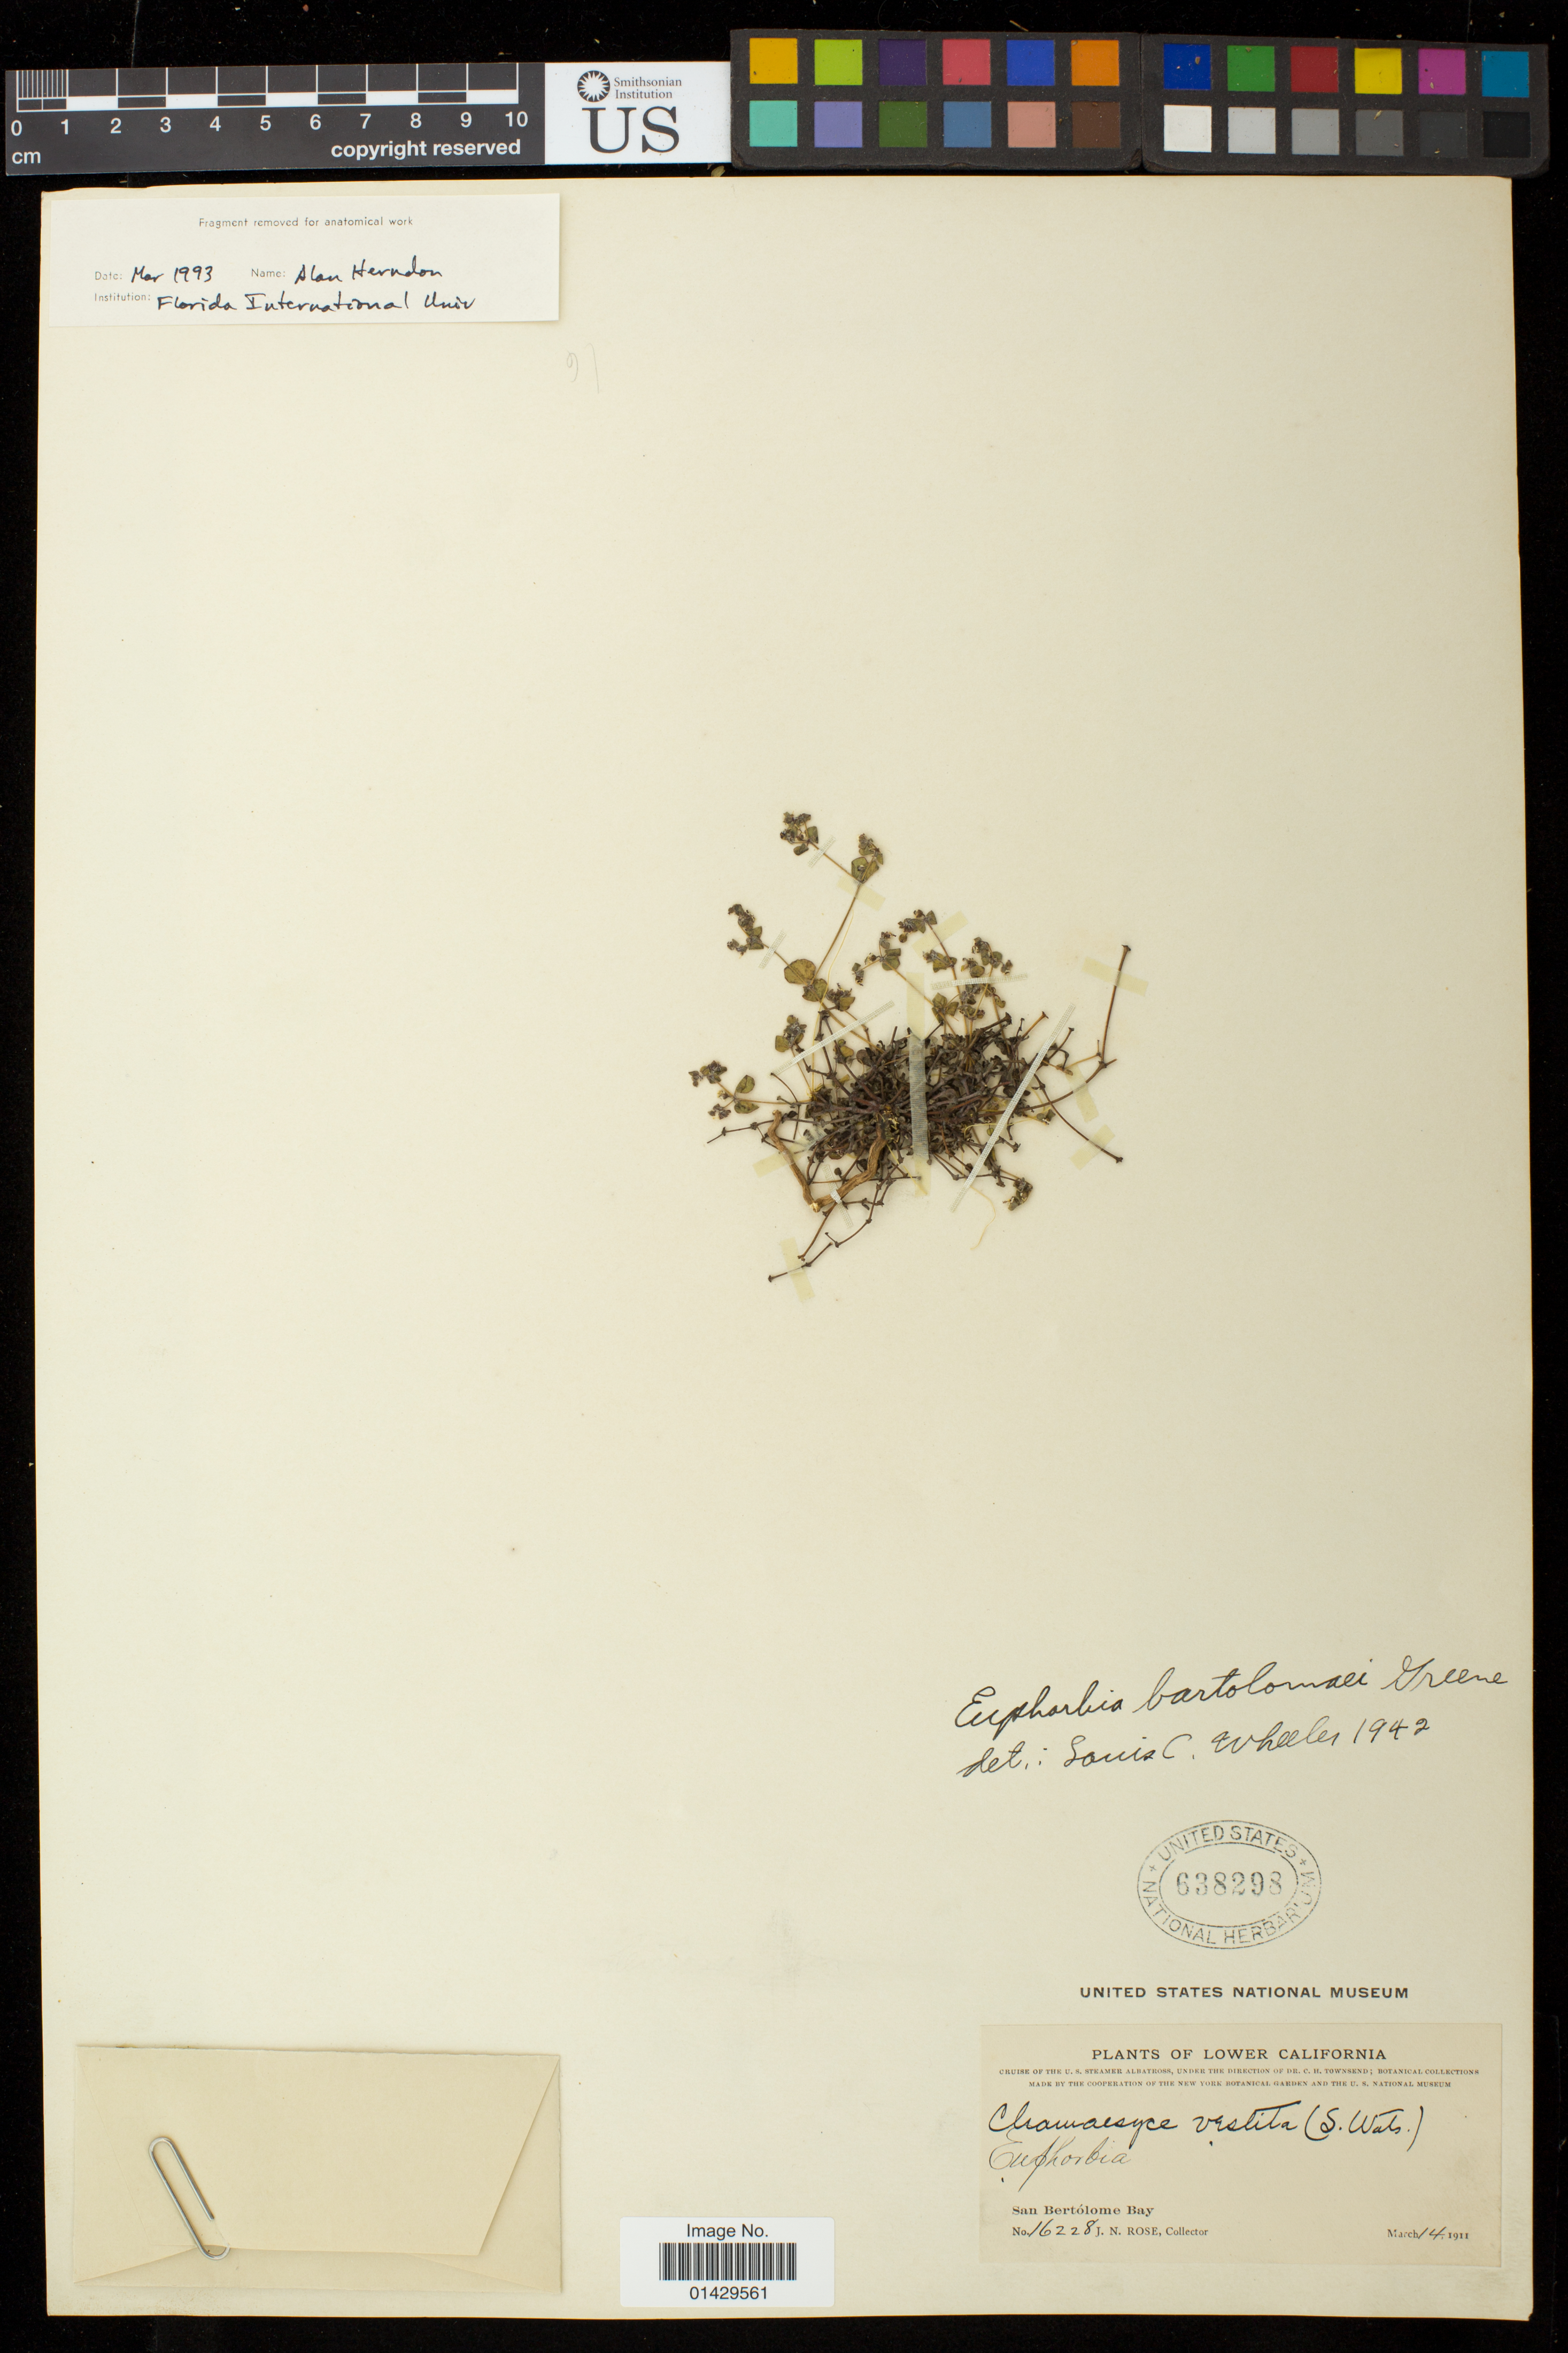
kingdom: Plantae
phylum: Tracheophyta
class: Magnoliopsida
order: Malpighiales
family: Euphorbiaceae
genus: Euphorbia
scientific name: Euphorbia bartolomaei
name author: Greene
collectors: J. N. Rose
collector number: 16228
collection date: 1911-03-14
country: Mexico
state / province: Baja California Sur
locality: San Bertolome Bay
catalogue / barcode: US 638298